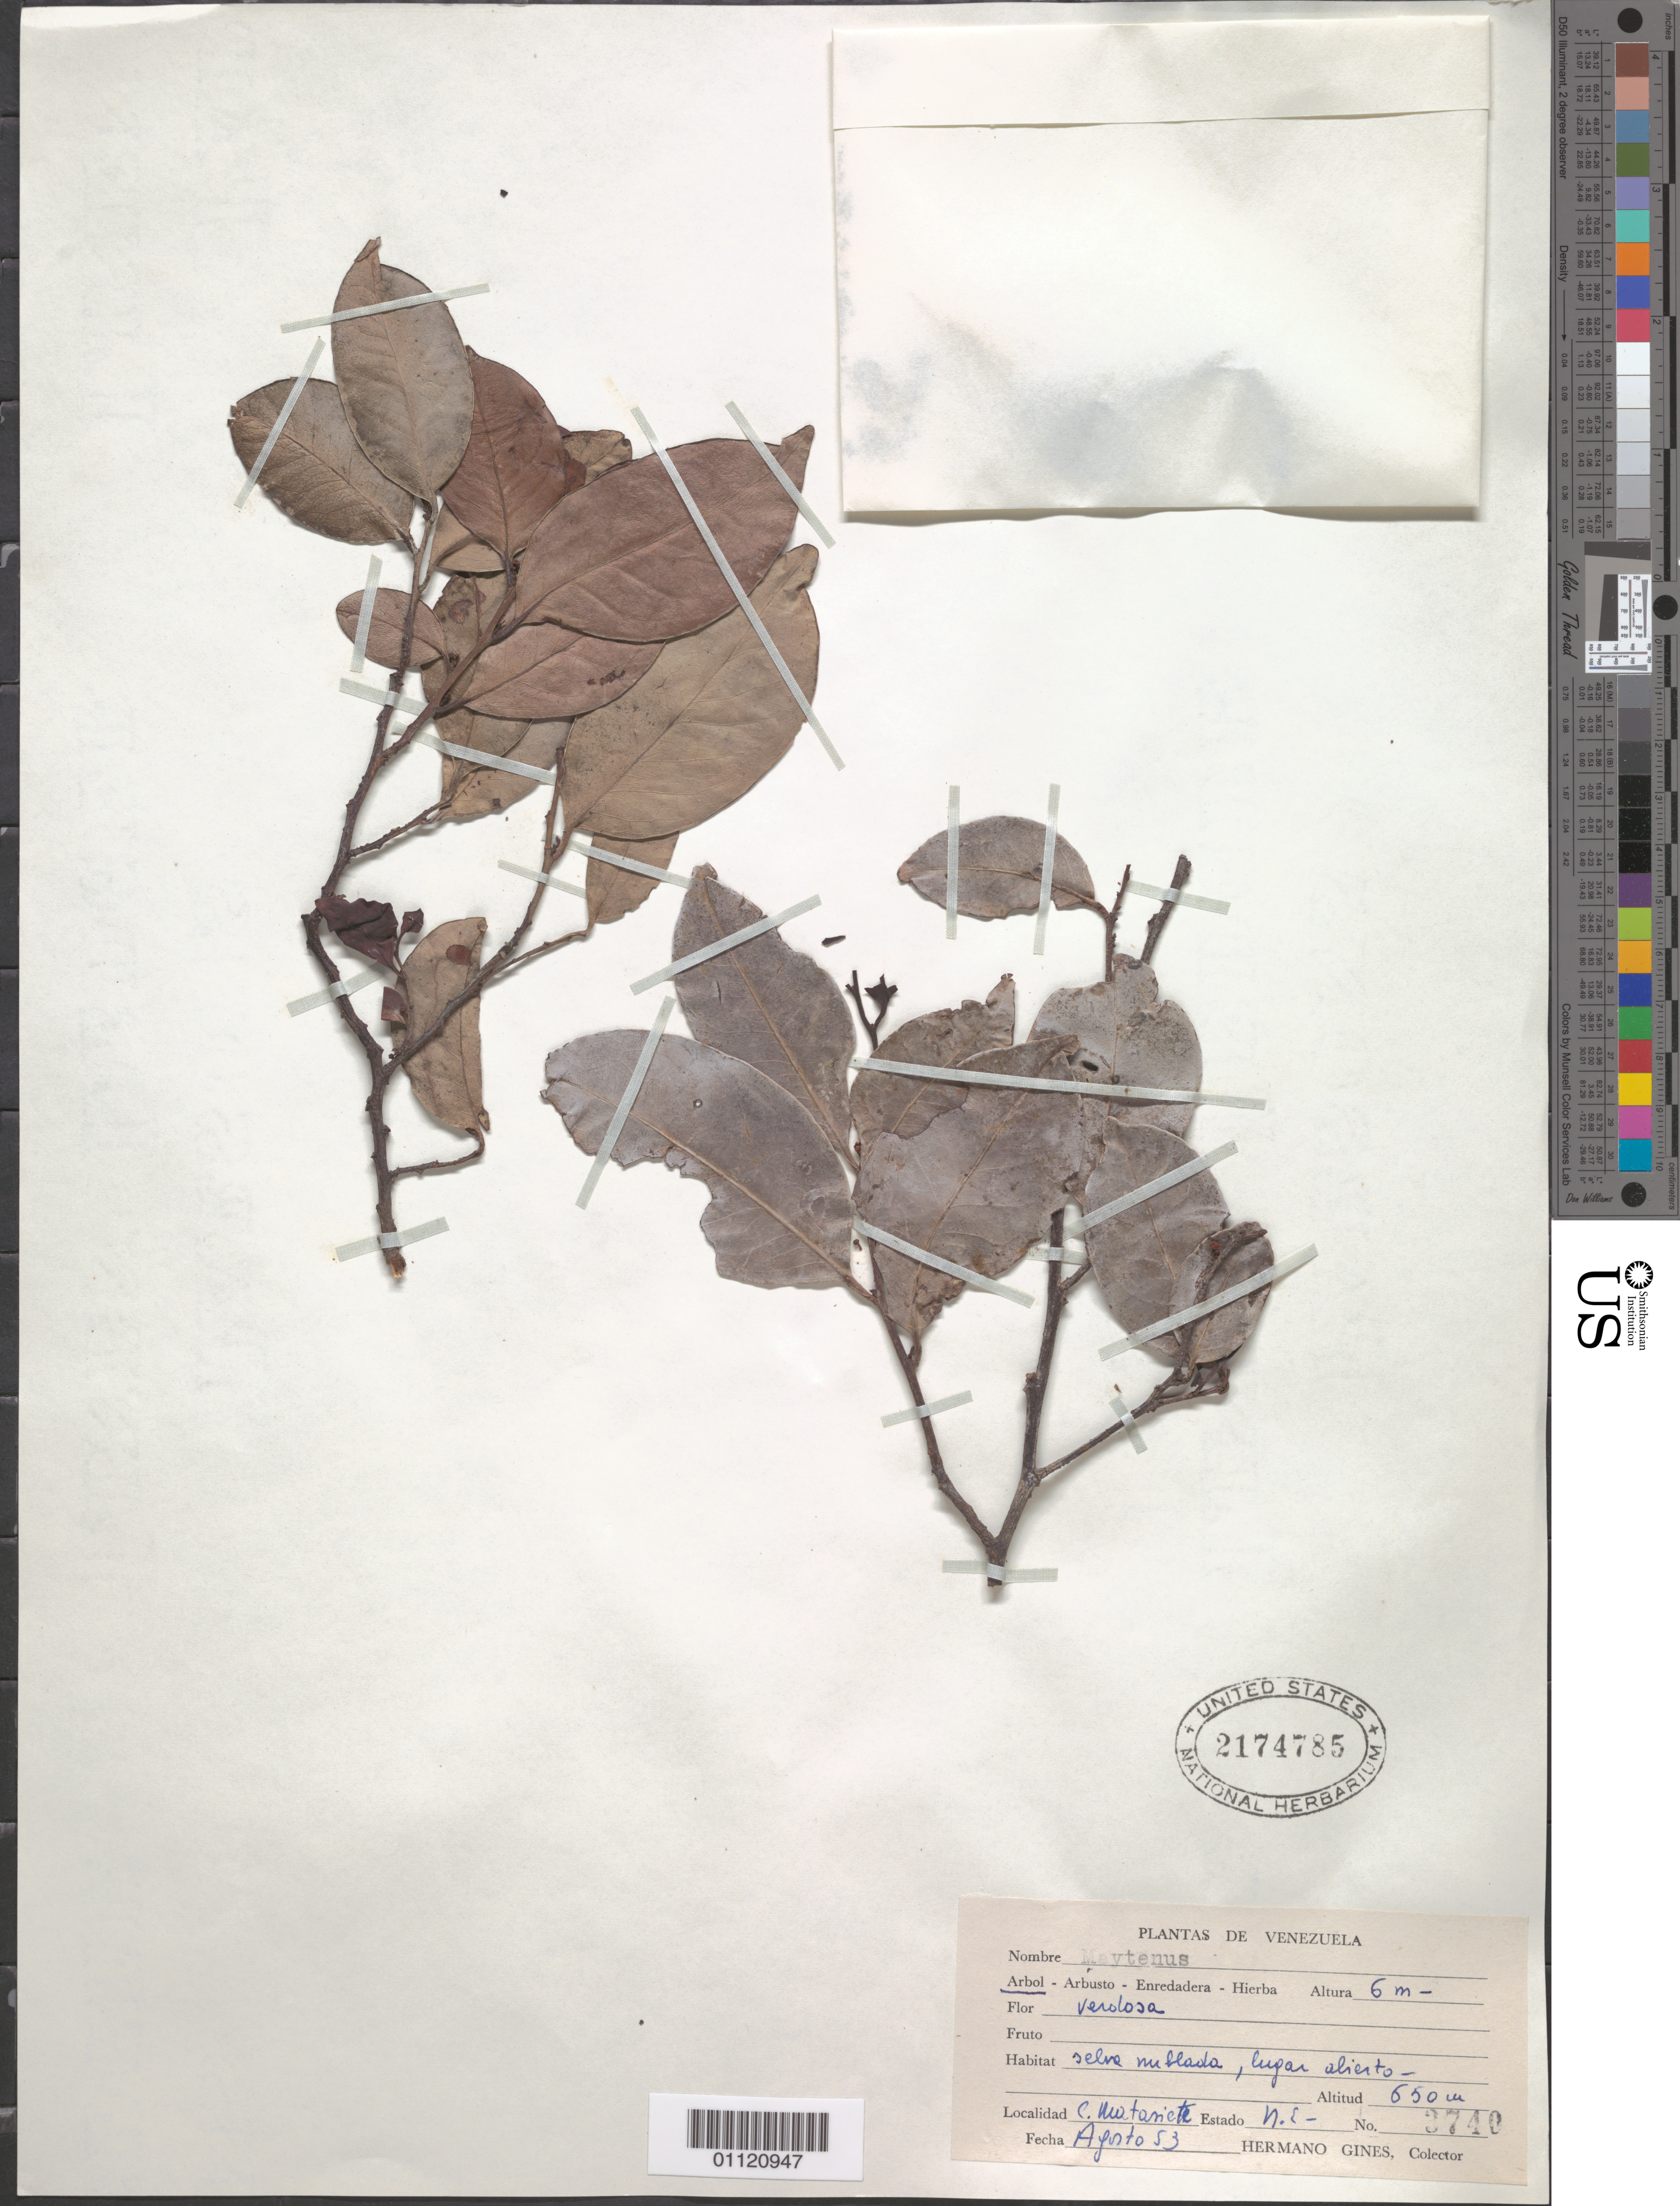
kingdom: Plantae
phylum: Tracheophyta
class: Magnoliopsida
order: Celastrales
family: Celastraceae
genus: Maytenus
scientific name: Maytenus karstenii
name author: Reissek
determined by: Strong, Mark T., (BOT), Smithsonian Institution - National Museum of Natural History (UNITED STATES)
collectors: Bro. Gines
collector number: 3740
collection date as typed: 01 Aug 1953 to 31 Aug 1953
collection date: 1953-08-01/1953-08-31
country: Venezuela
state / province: Nueva Esparta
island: Margarita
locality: C. Matasiete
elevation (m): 650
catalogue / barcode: US 2174785